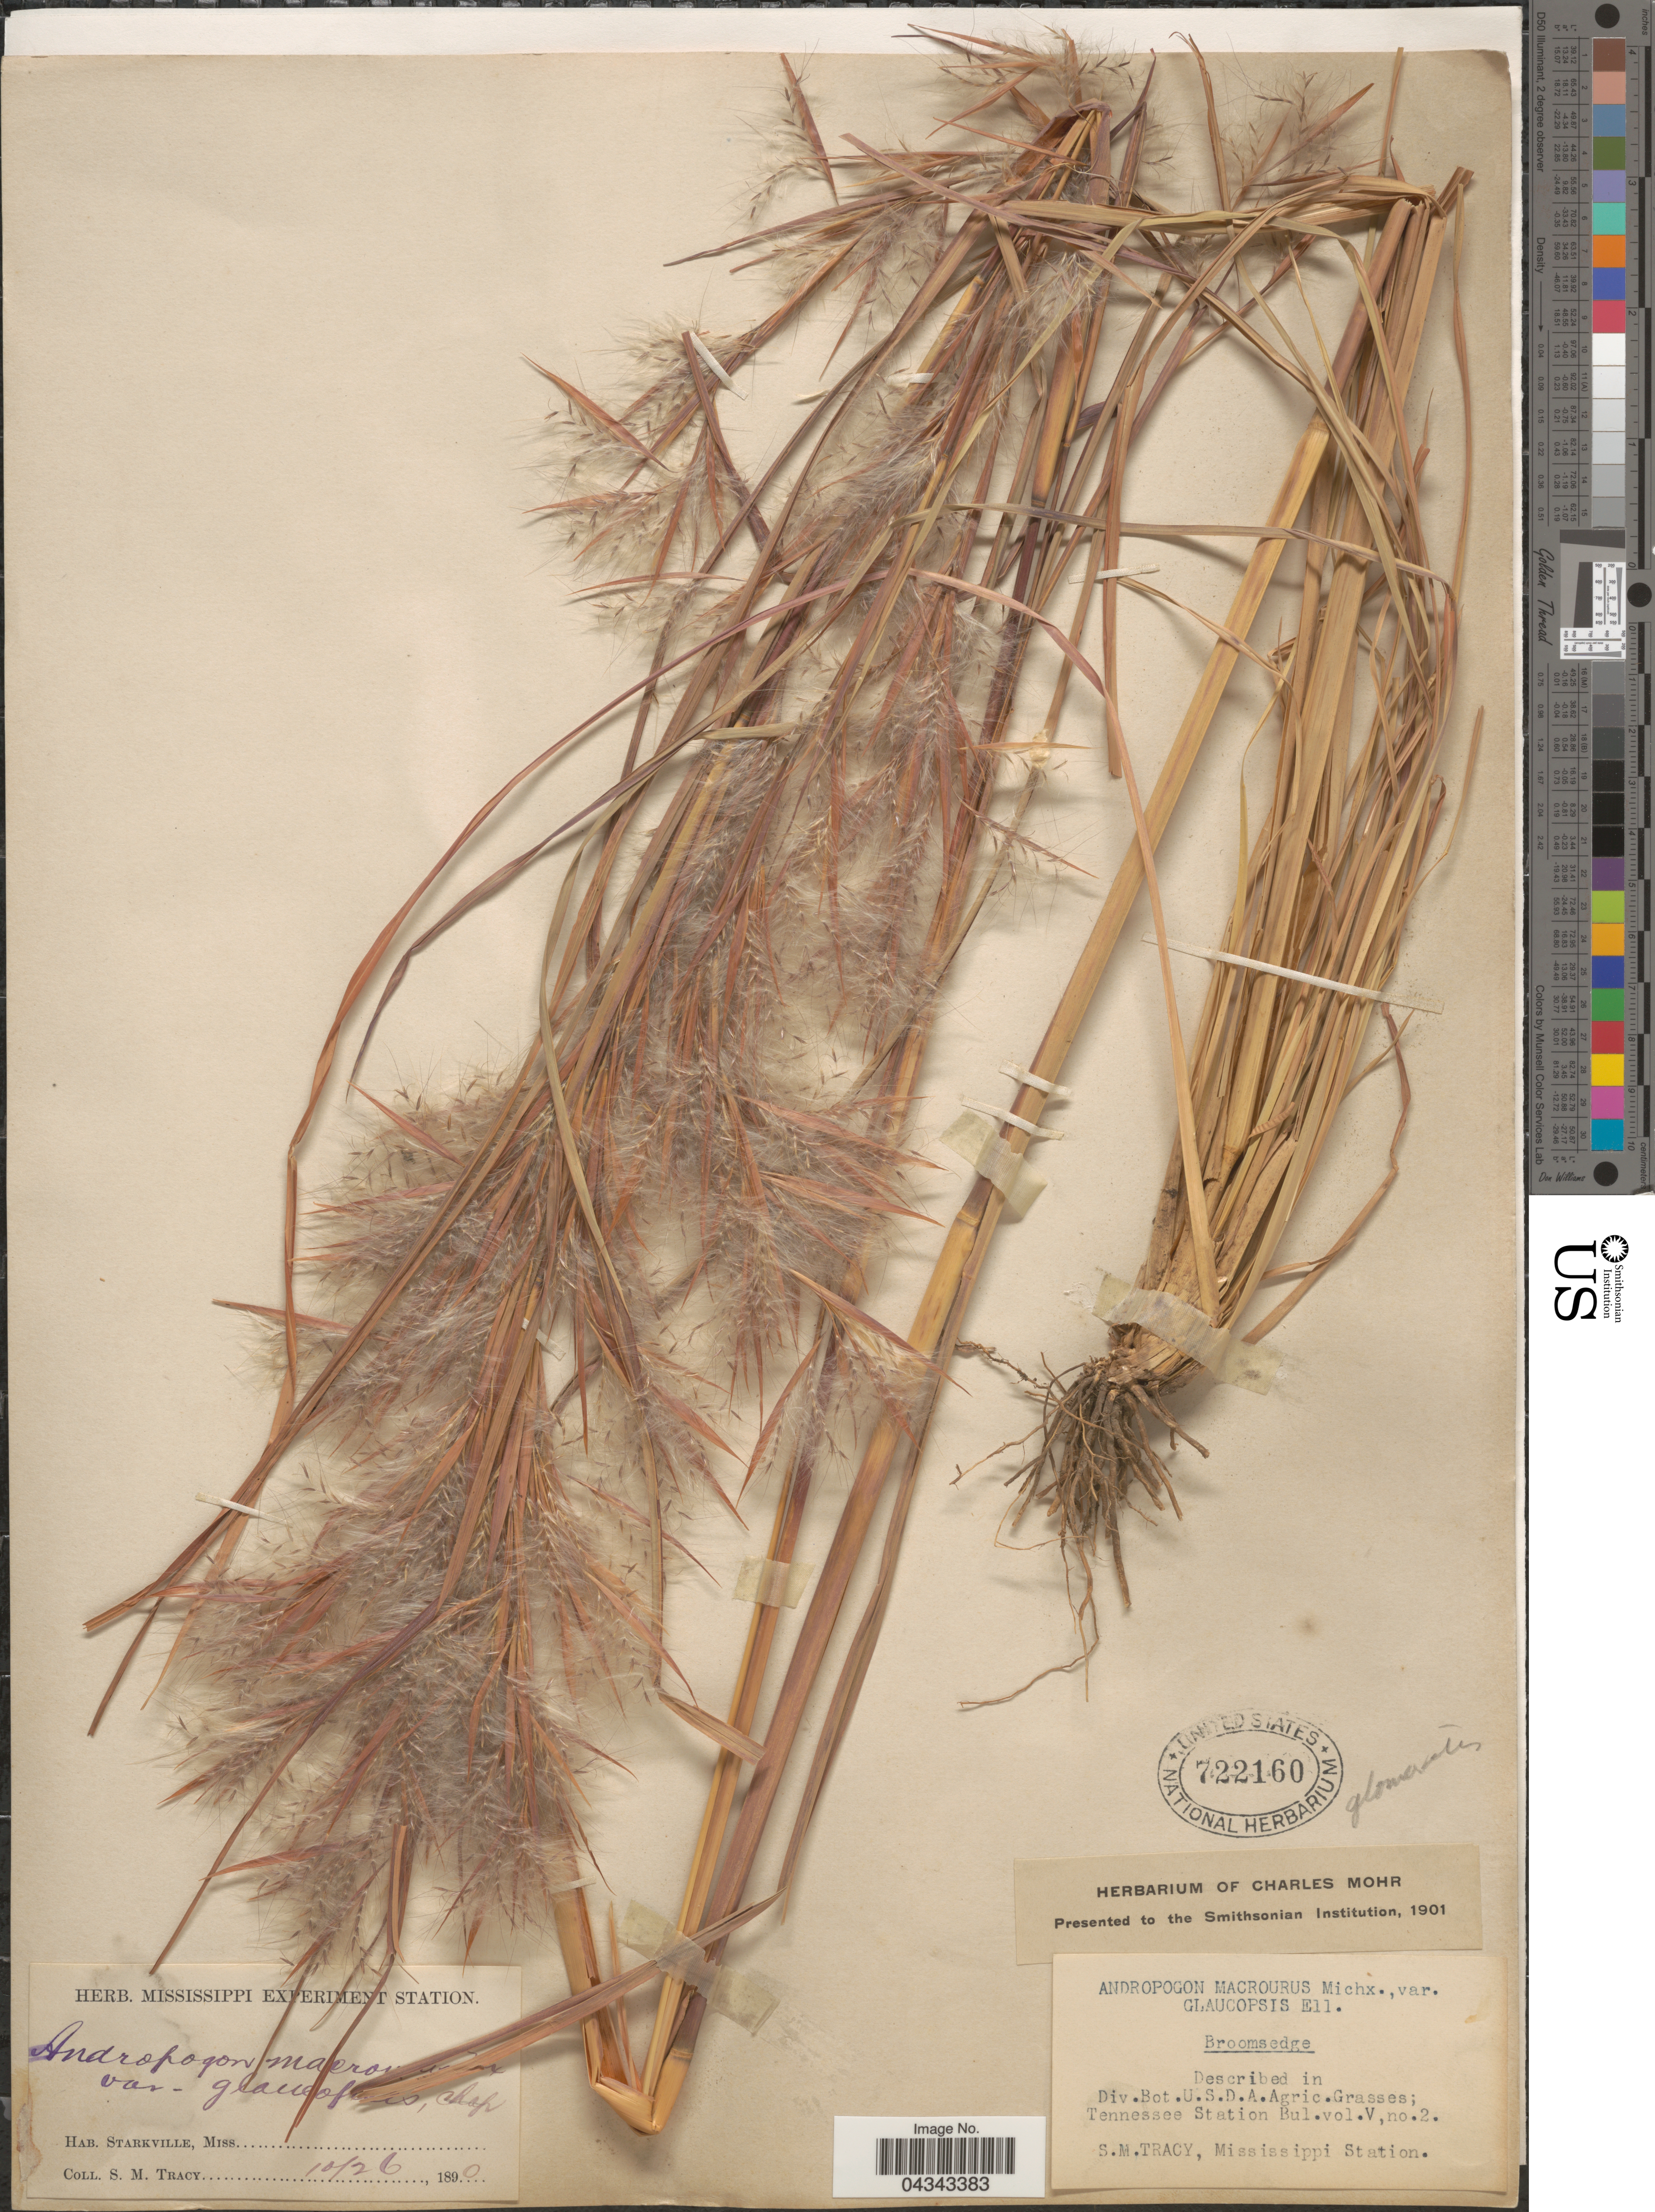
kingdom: Plantae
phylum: Tracheophyta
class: Liliopsida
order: Poales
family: Poaceae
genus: Andropogon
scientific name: Andropogon glomeratus var. glaucopsis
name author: C. Mohr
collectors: S. M. Tracy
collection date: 1890-10-26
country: United States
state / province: Mississippi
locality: Starkville.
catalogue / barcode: US 722160